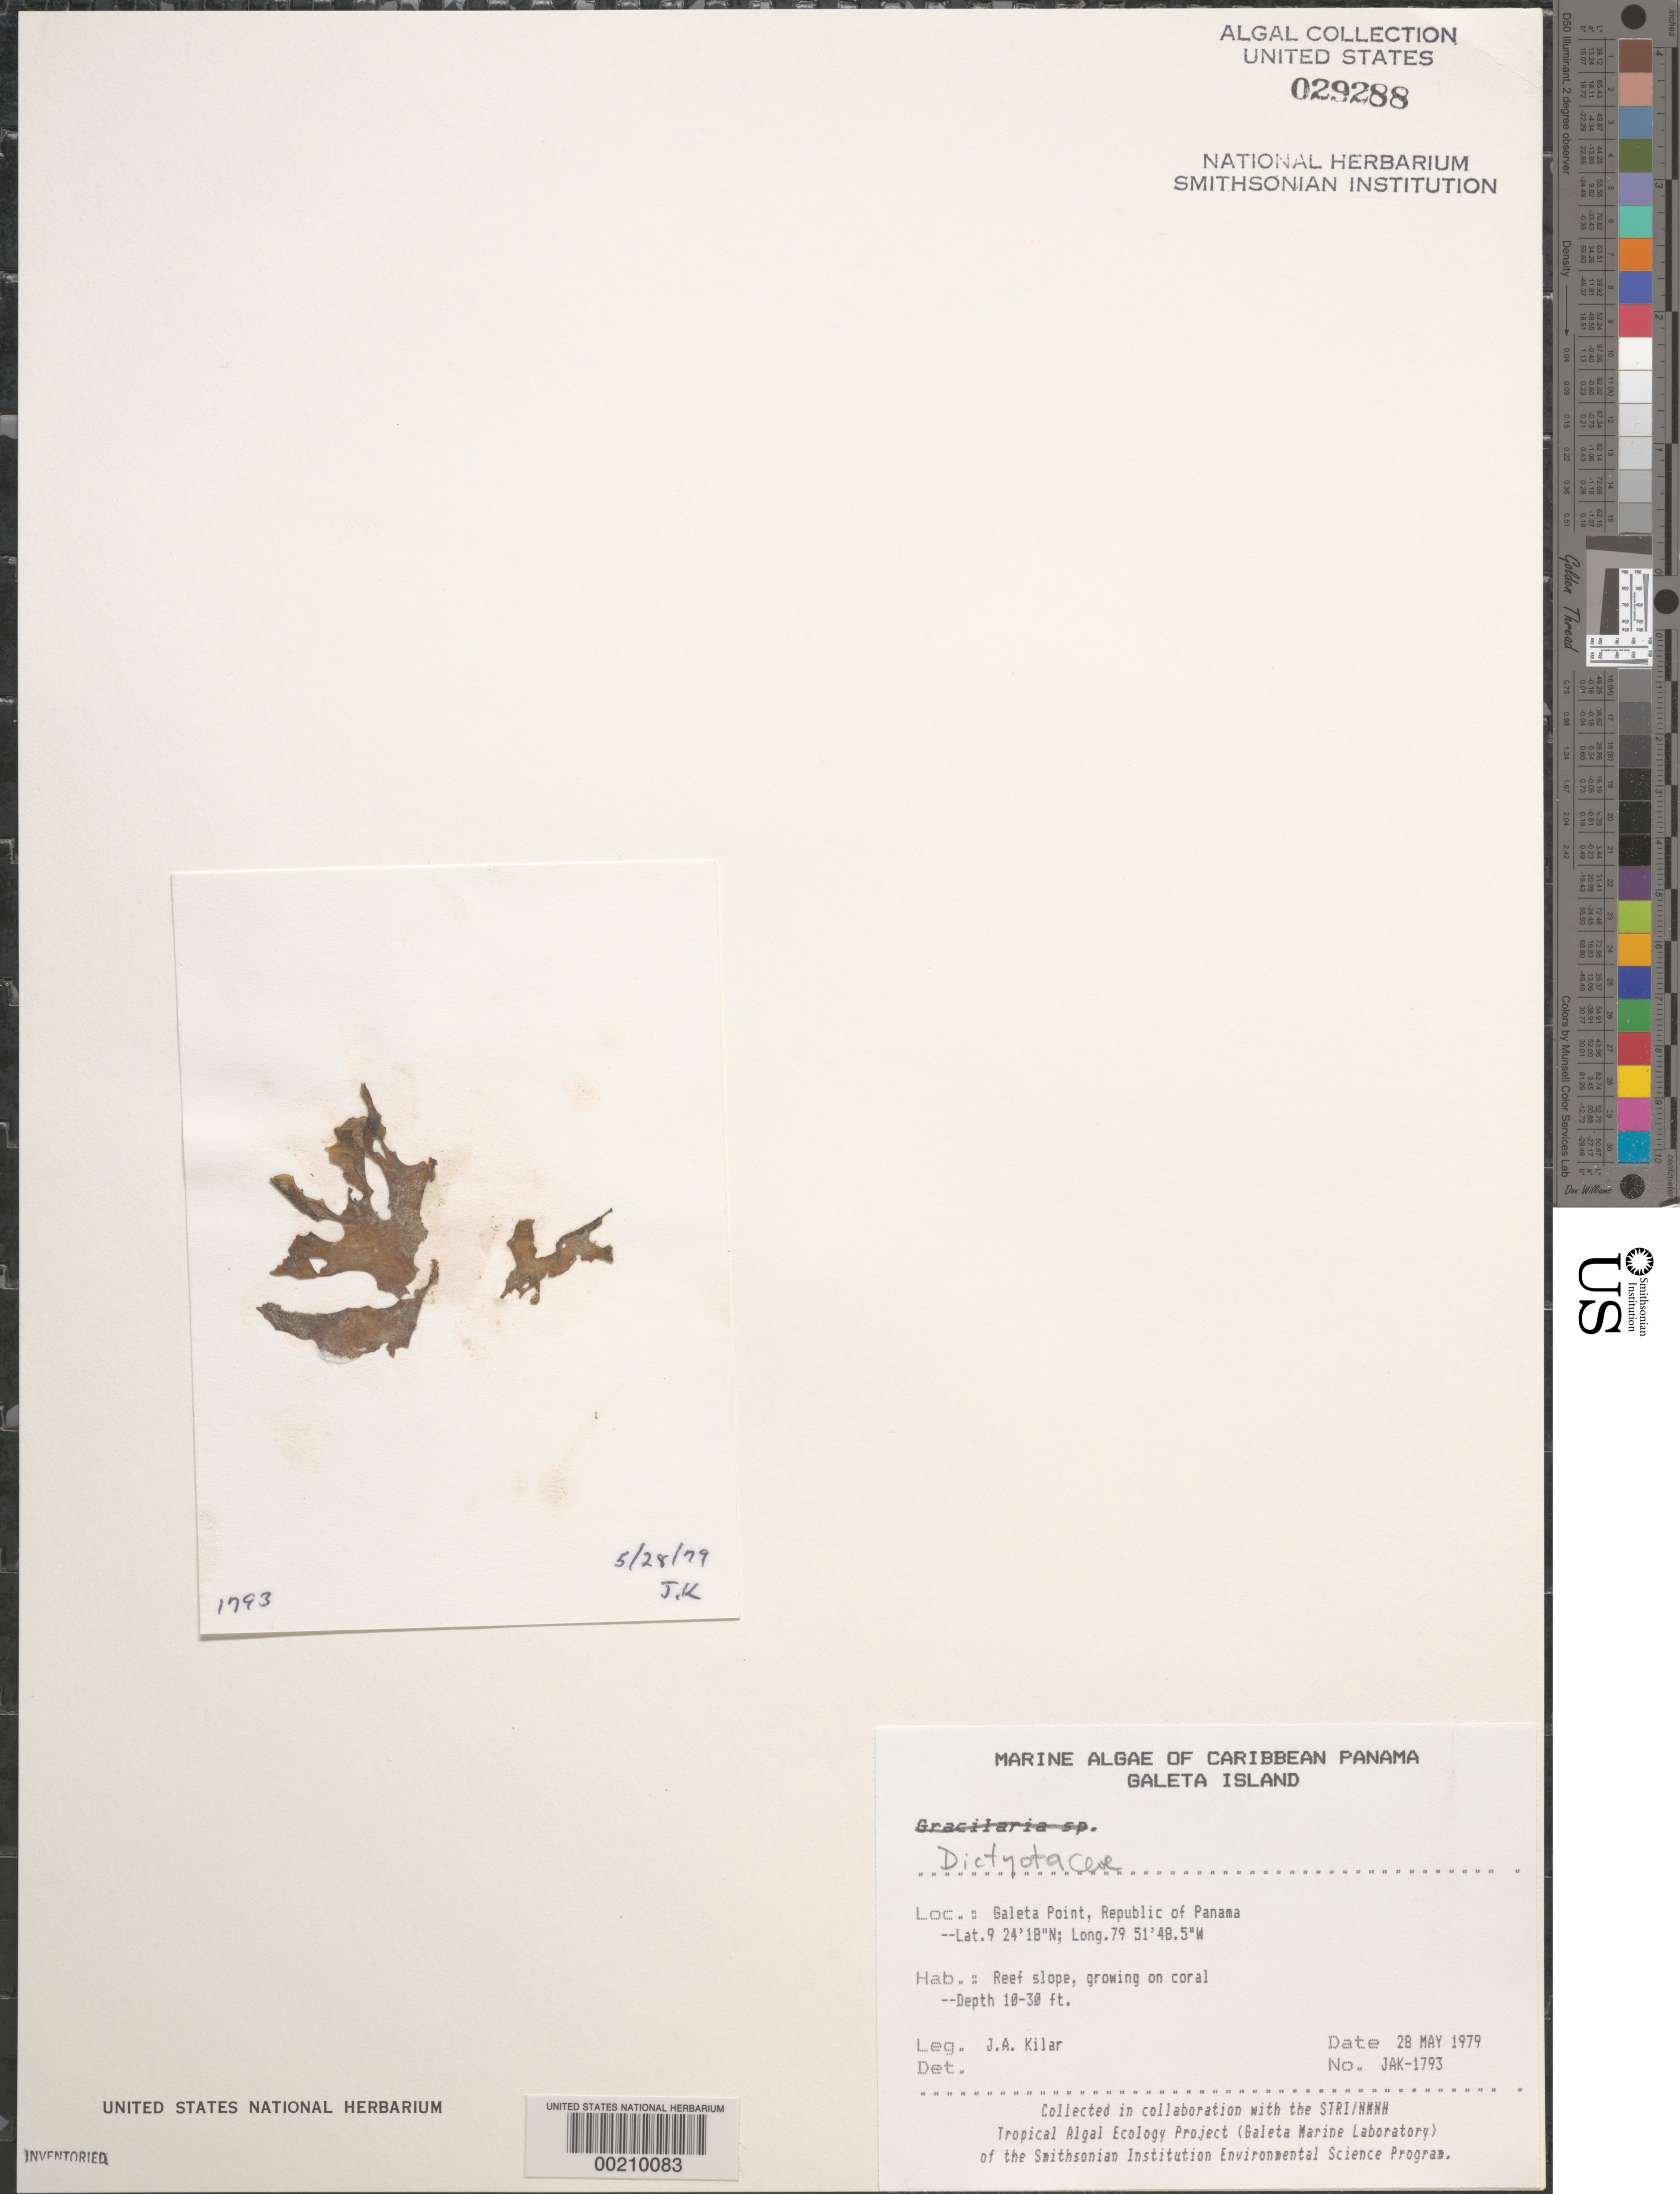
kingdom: Chromista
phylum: Ochrophyta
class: Phaeophyceae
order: Dictyotales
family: Dictyotaceae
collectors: J. A. Kilar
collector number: JAK-1793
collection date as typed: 28 May 1979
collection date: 1979-05-28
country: Panama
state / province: Colón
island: Galeta Island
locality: Galeta Point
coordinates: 9 24' 18" N, 79 51' 48.5" W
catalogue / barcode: US 29288